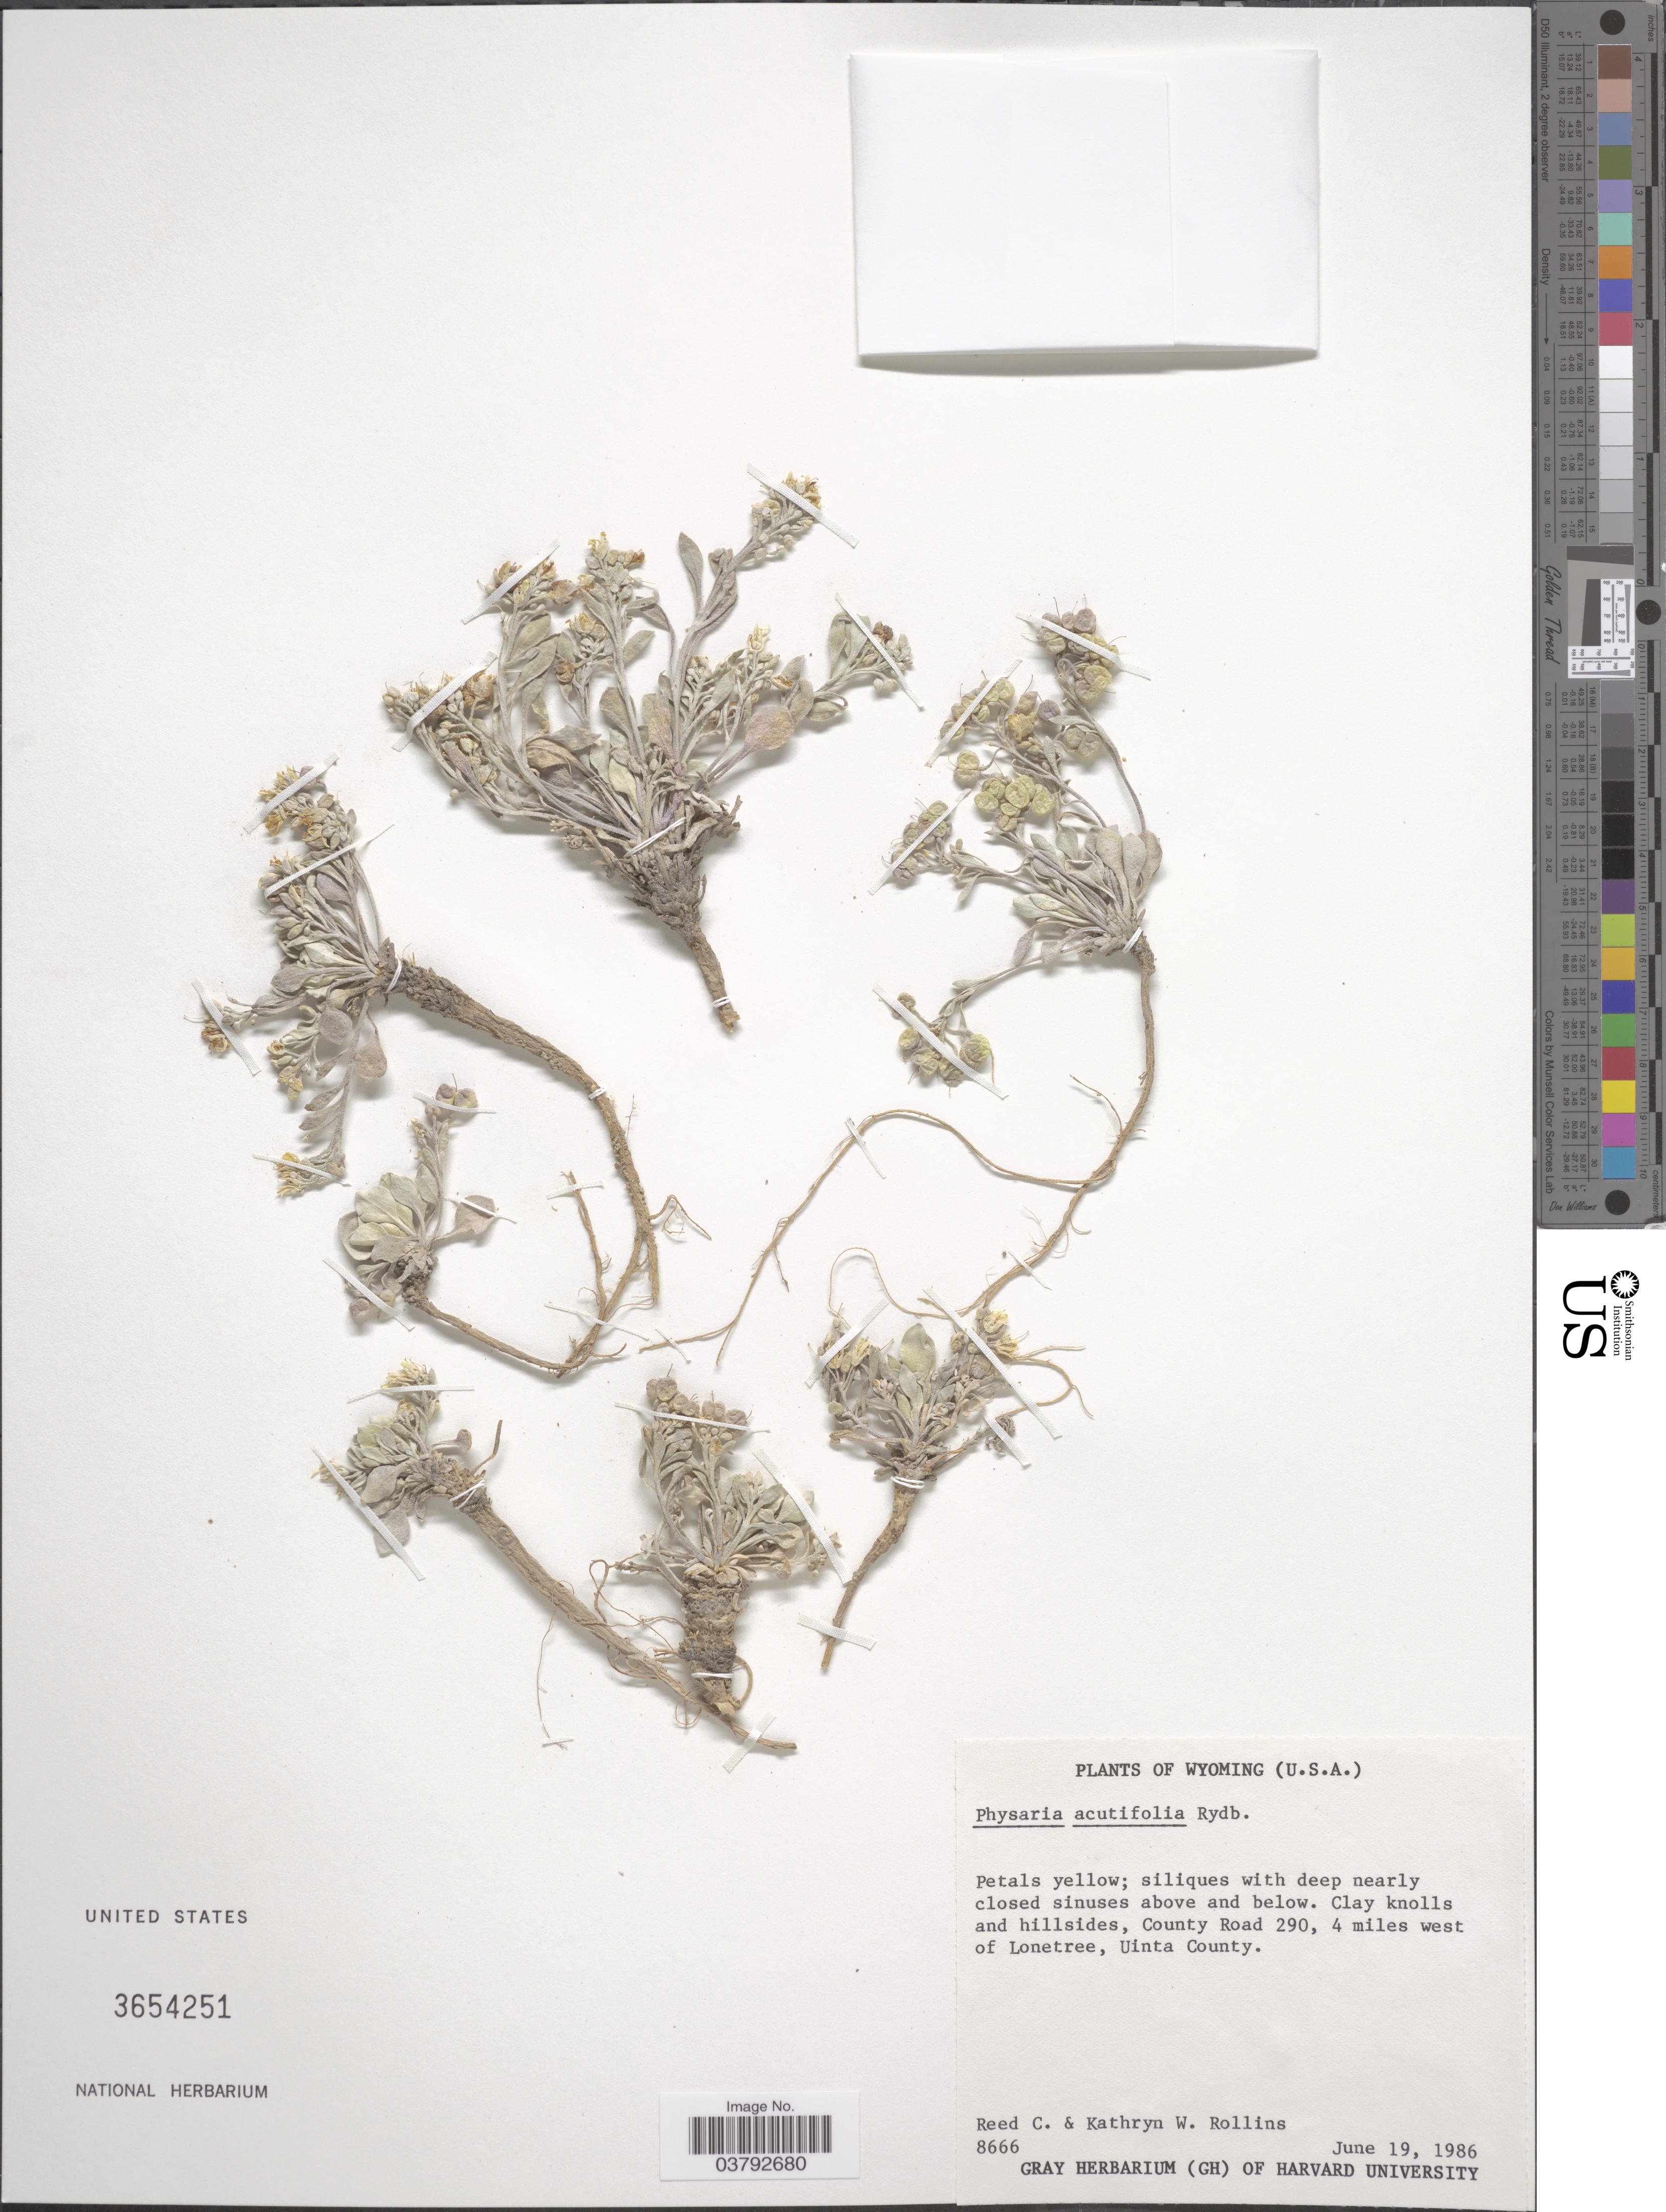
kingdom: Plantae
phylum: Tracheophyta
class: Magnoliopsida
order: Brassicales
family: Brassicaceae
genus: Physaria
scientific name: Physaria acutifolia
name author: Rydb.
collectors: R. C. Rollins & K. W. Rollins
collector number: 8666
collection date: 1986-06-19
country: United States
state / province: Wyoming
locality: County Road 290, 4 miles west of Lonetree, Uinta County.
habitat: clay knolls and hillsides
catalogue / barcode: US 3654251